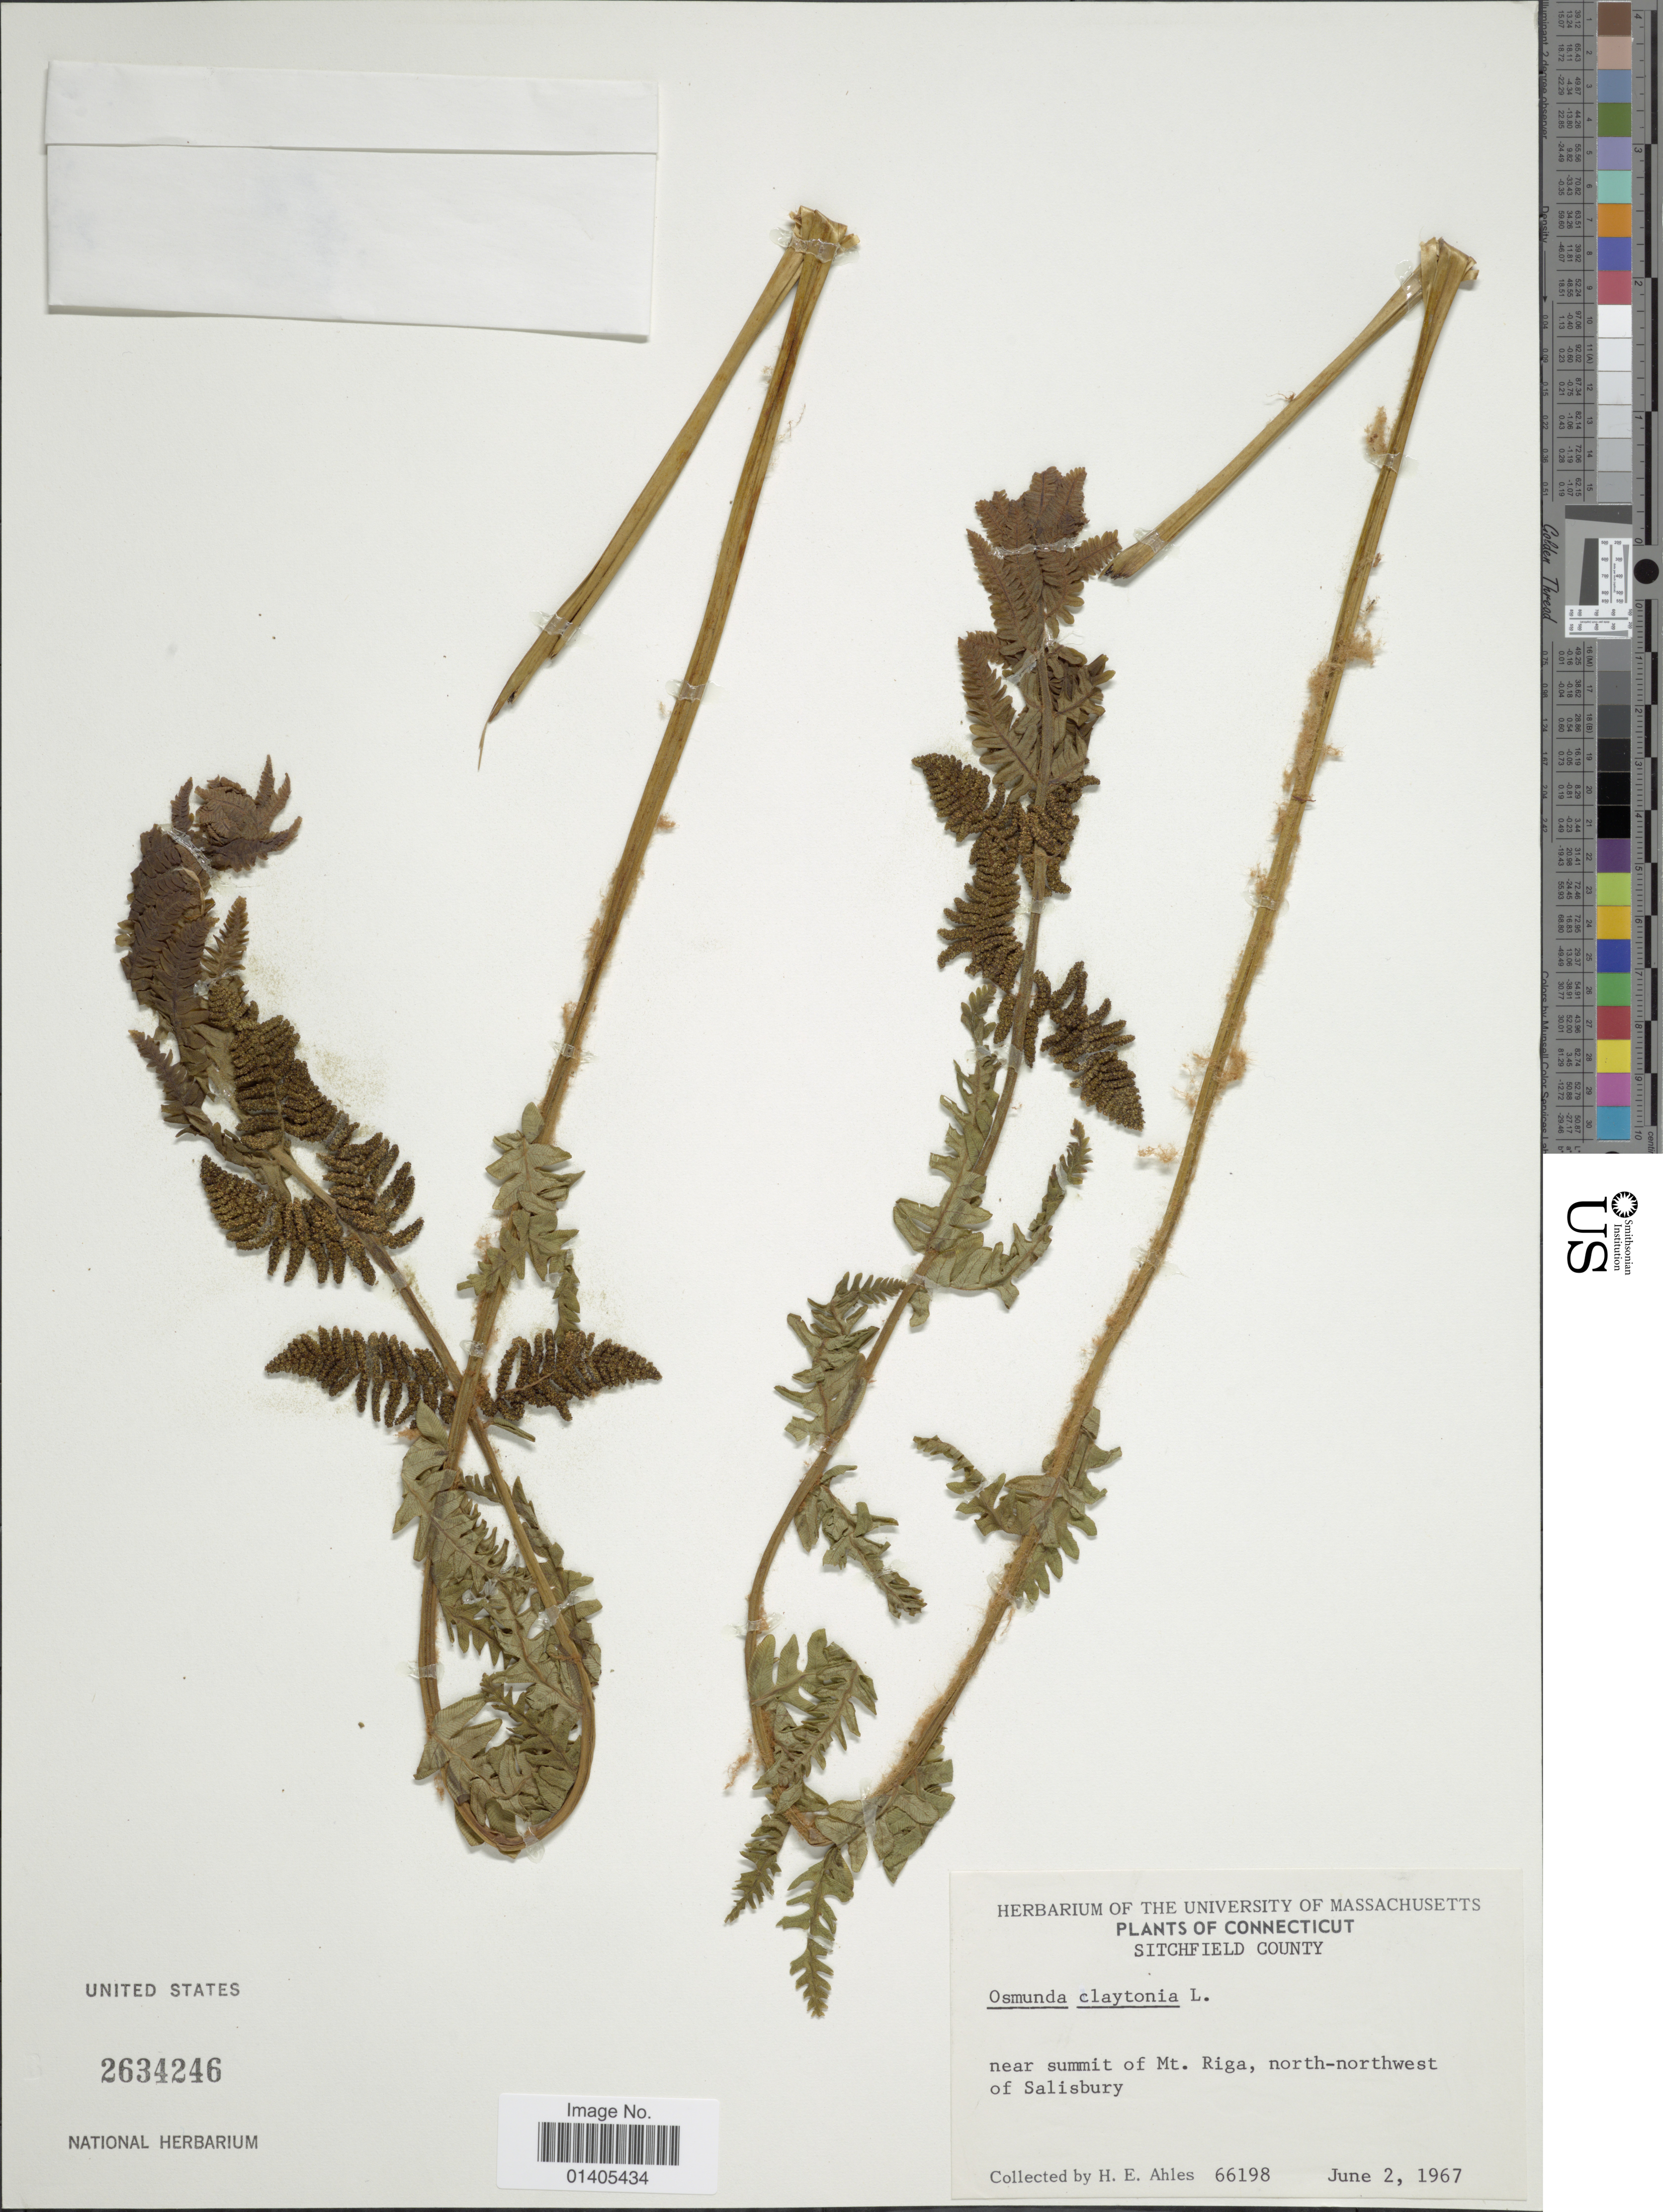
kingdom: Plantae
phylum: Tracheophyta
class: Polypodiopsida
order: Osmundales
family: Osmundaceae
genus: Osmunda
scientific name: Osmunda claytoniana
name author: (L.) Tagawa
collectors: H. E. Ahles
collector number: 66198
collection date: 1967-06-02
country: United States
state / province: Connecticut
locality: Sitchfield County, near summit of Mt Riga, North-Northwest of Salisbury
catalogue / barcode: US 2634246